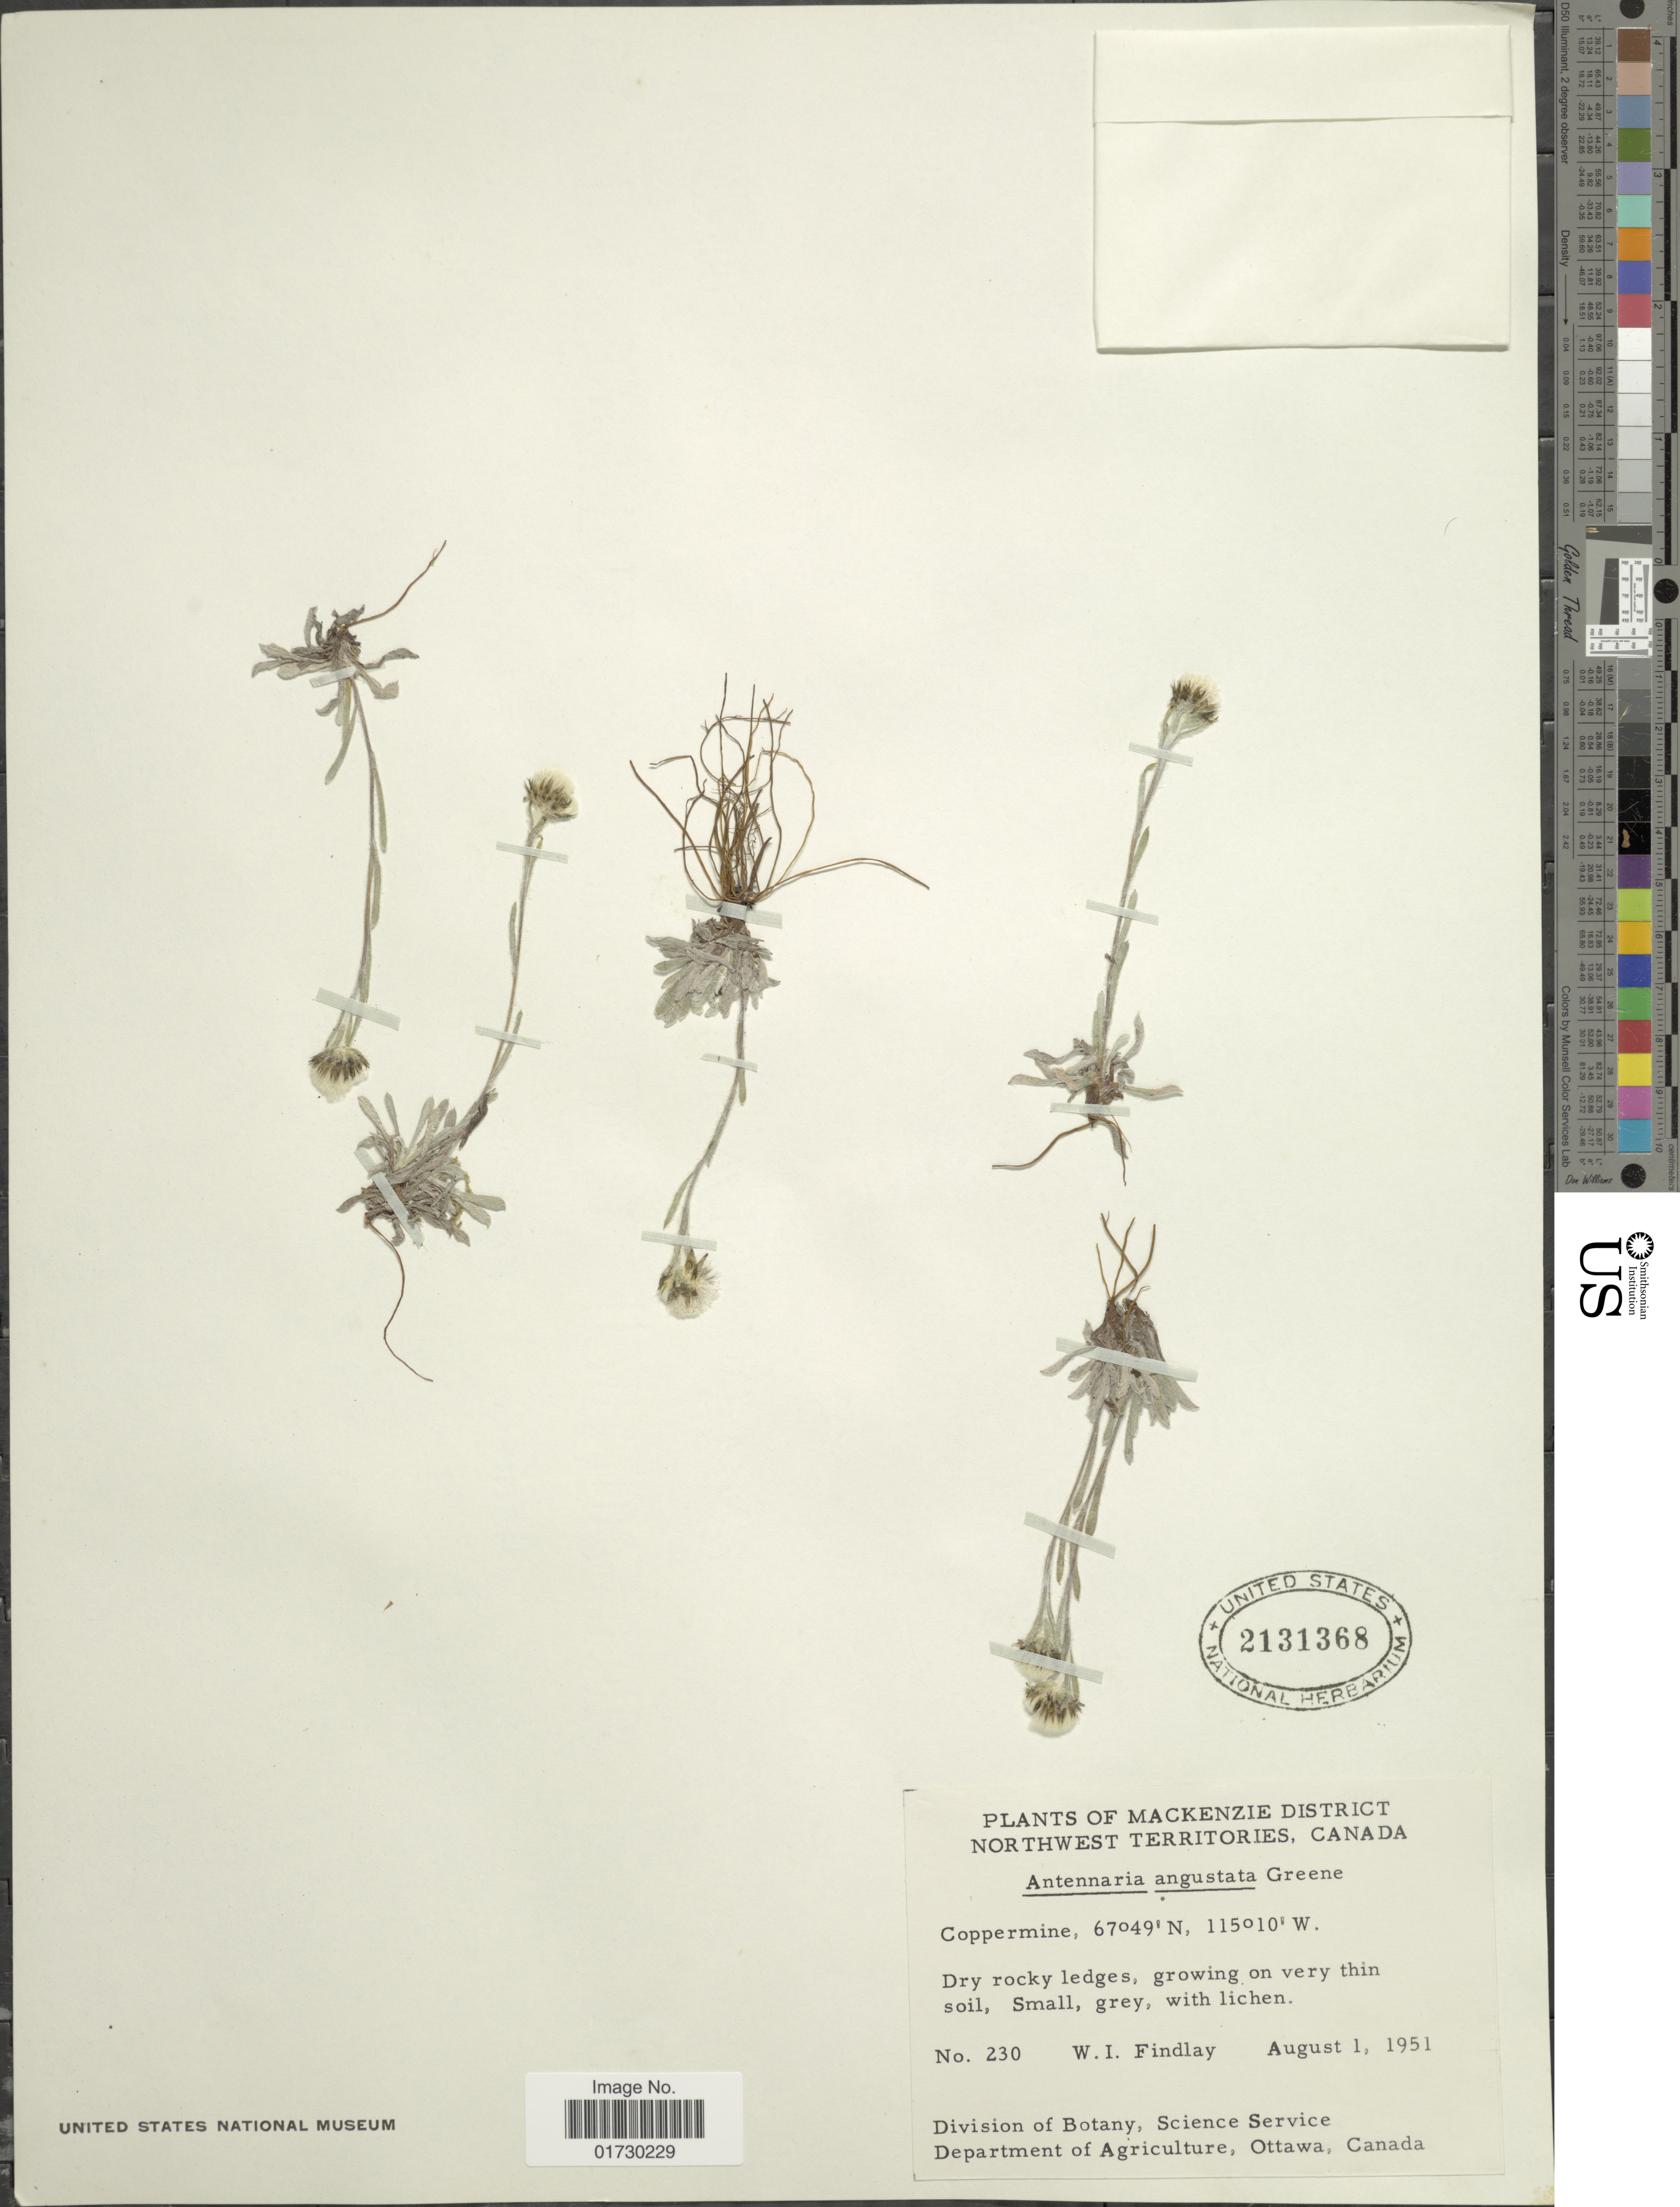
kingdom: Plantae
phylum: Tracheophyta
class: Magnoliopsida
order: Asterales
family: Asteraceae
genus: Antennaria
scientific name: Antennaria angustata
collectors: W. Findlay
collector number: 230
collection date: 1951-08-01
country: Canada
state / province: Northwest Territories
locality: Mackenzie District, Northwest Territories, Canada, Coppermine, Dry rocky ledges, growing on very thin soil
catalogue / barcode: US 2131368